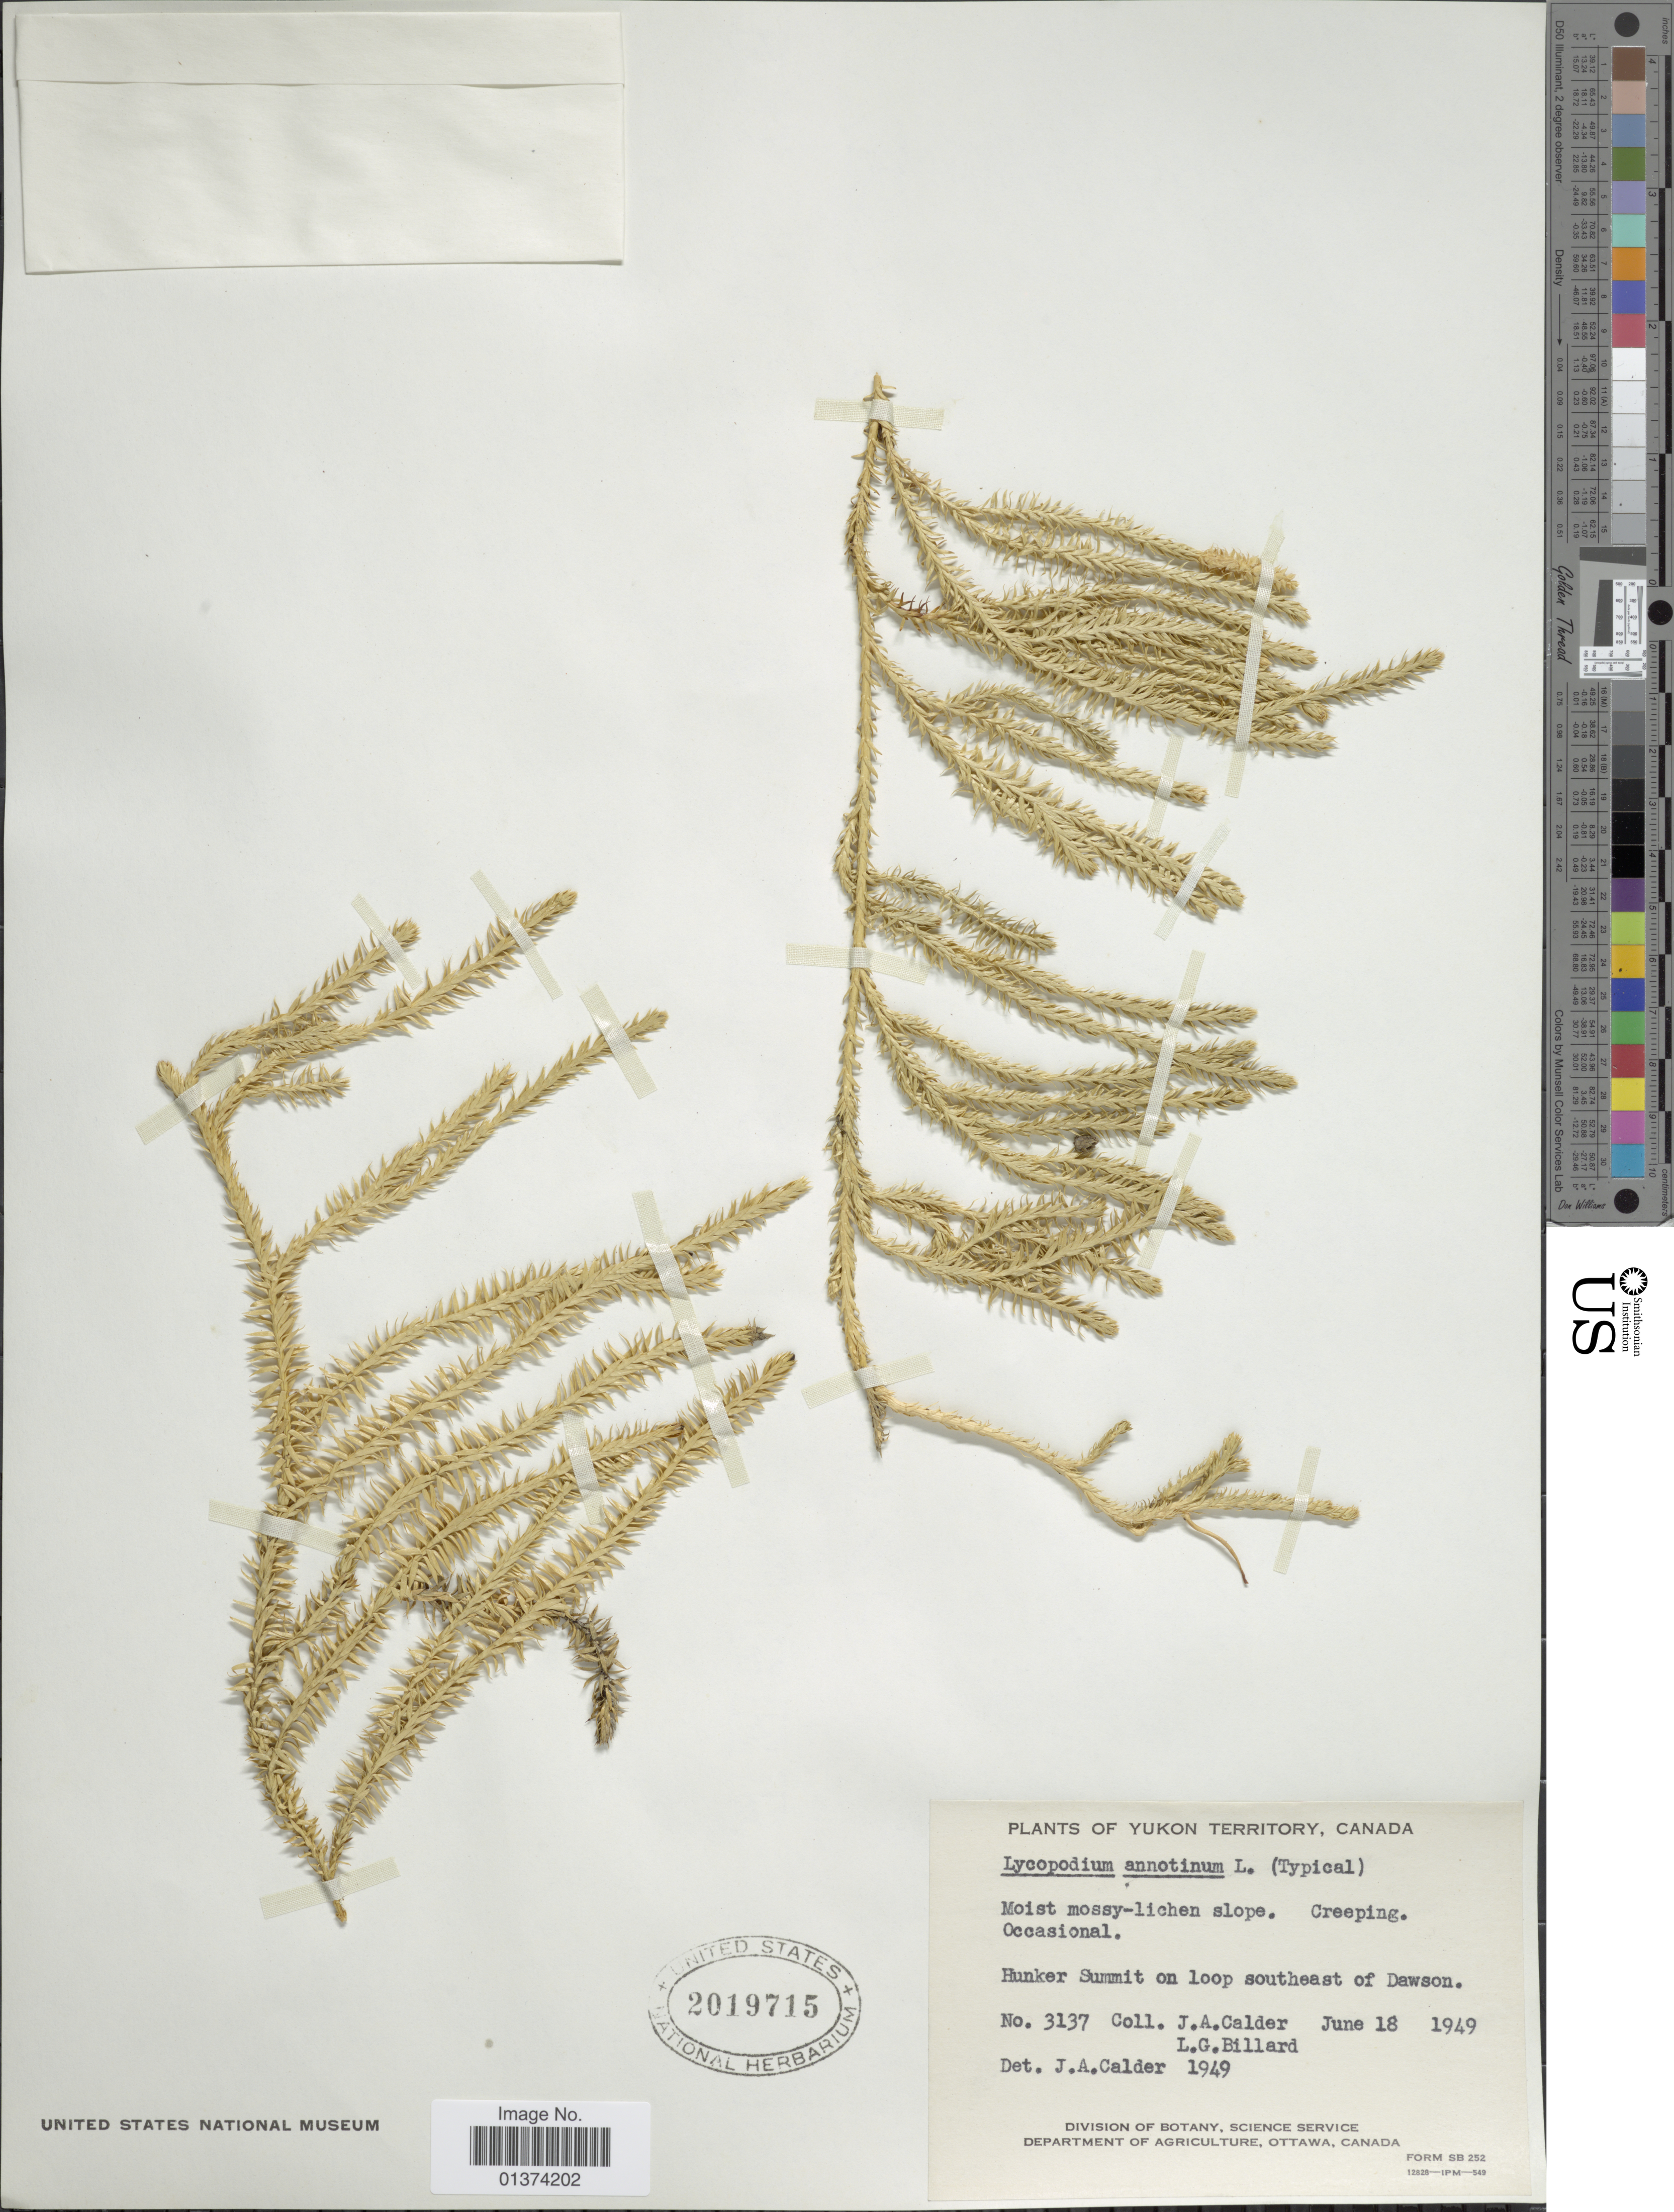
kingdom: Plantae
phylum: Tracheophyta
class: Lycopodiopsida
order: Lycopodiales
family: Lycopodiaceae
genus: Spinulum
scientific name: Spinulum annotinum subsp. annotinum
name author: (L.) A. Haines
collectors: J. A. Calder & L. Billard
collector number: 3137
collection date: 1949-06-18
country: Canada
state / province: Yukon Territory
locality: Hunker Summit om loop southeast of Dawson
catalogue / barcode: US 2019715